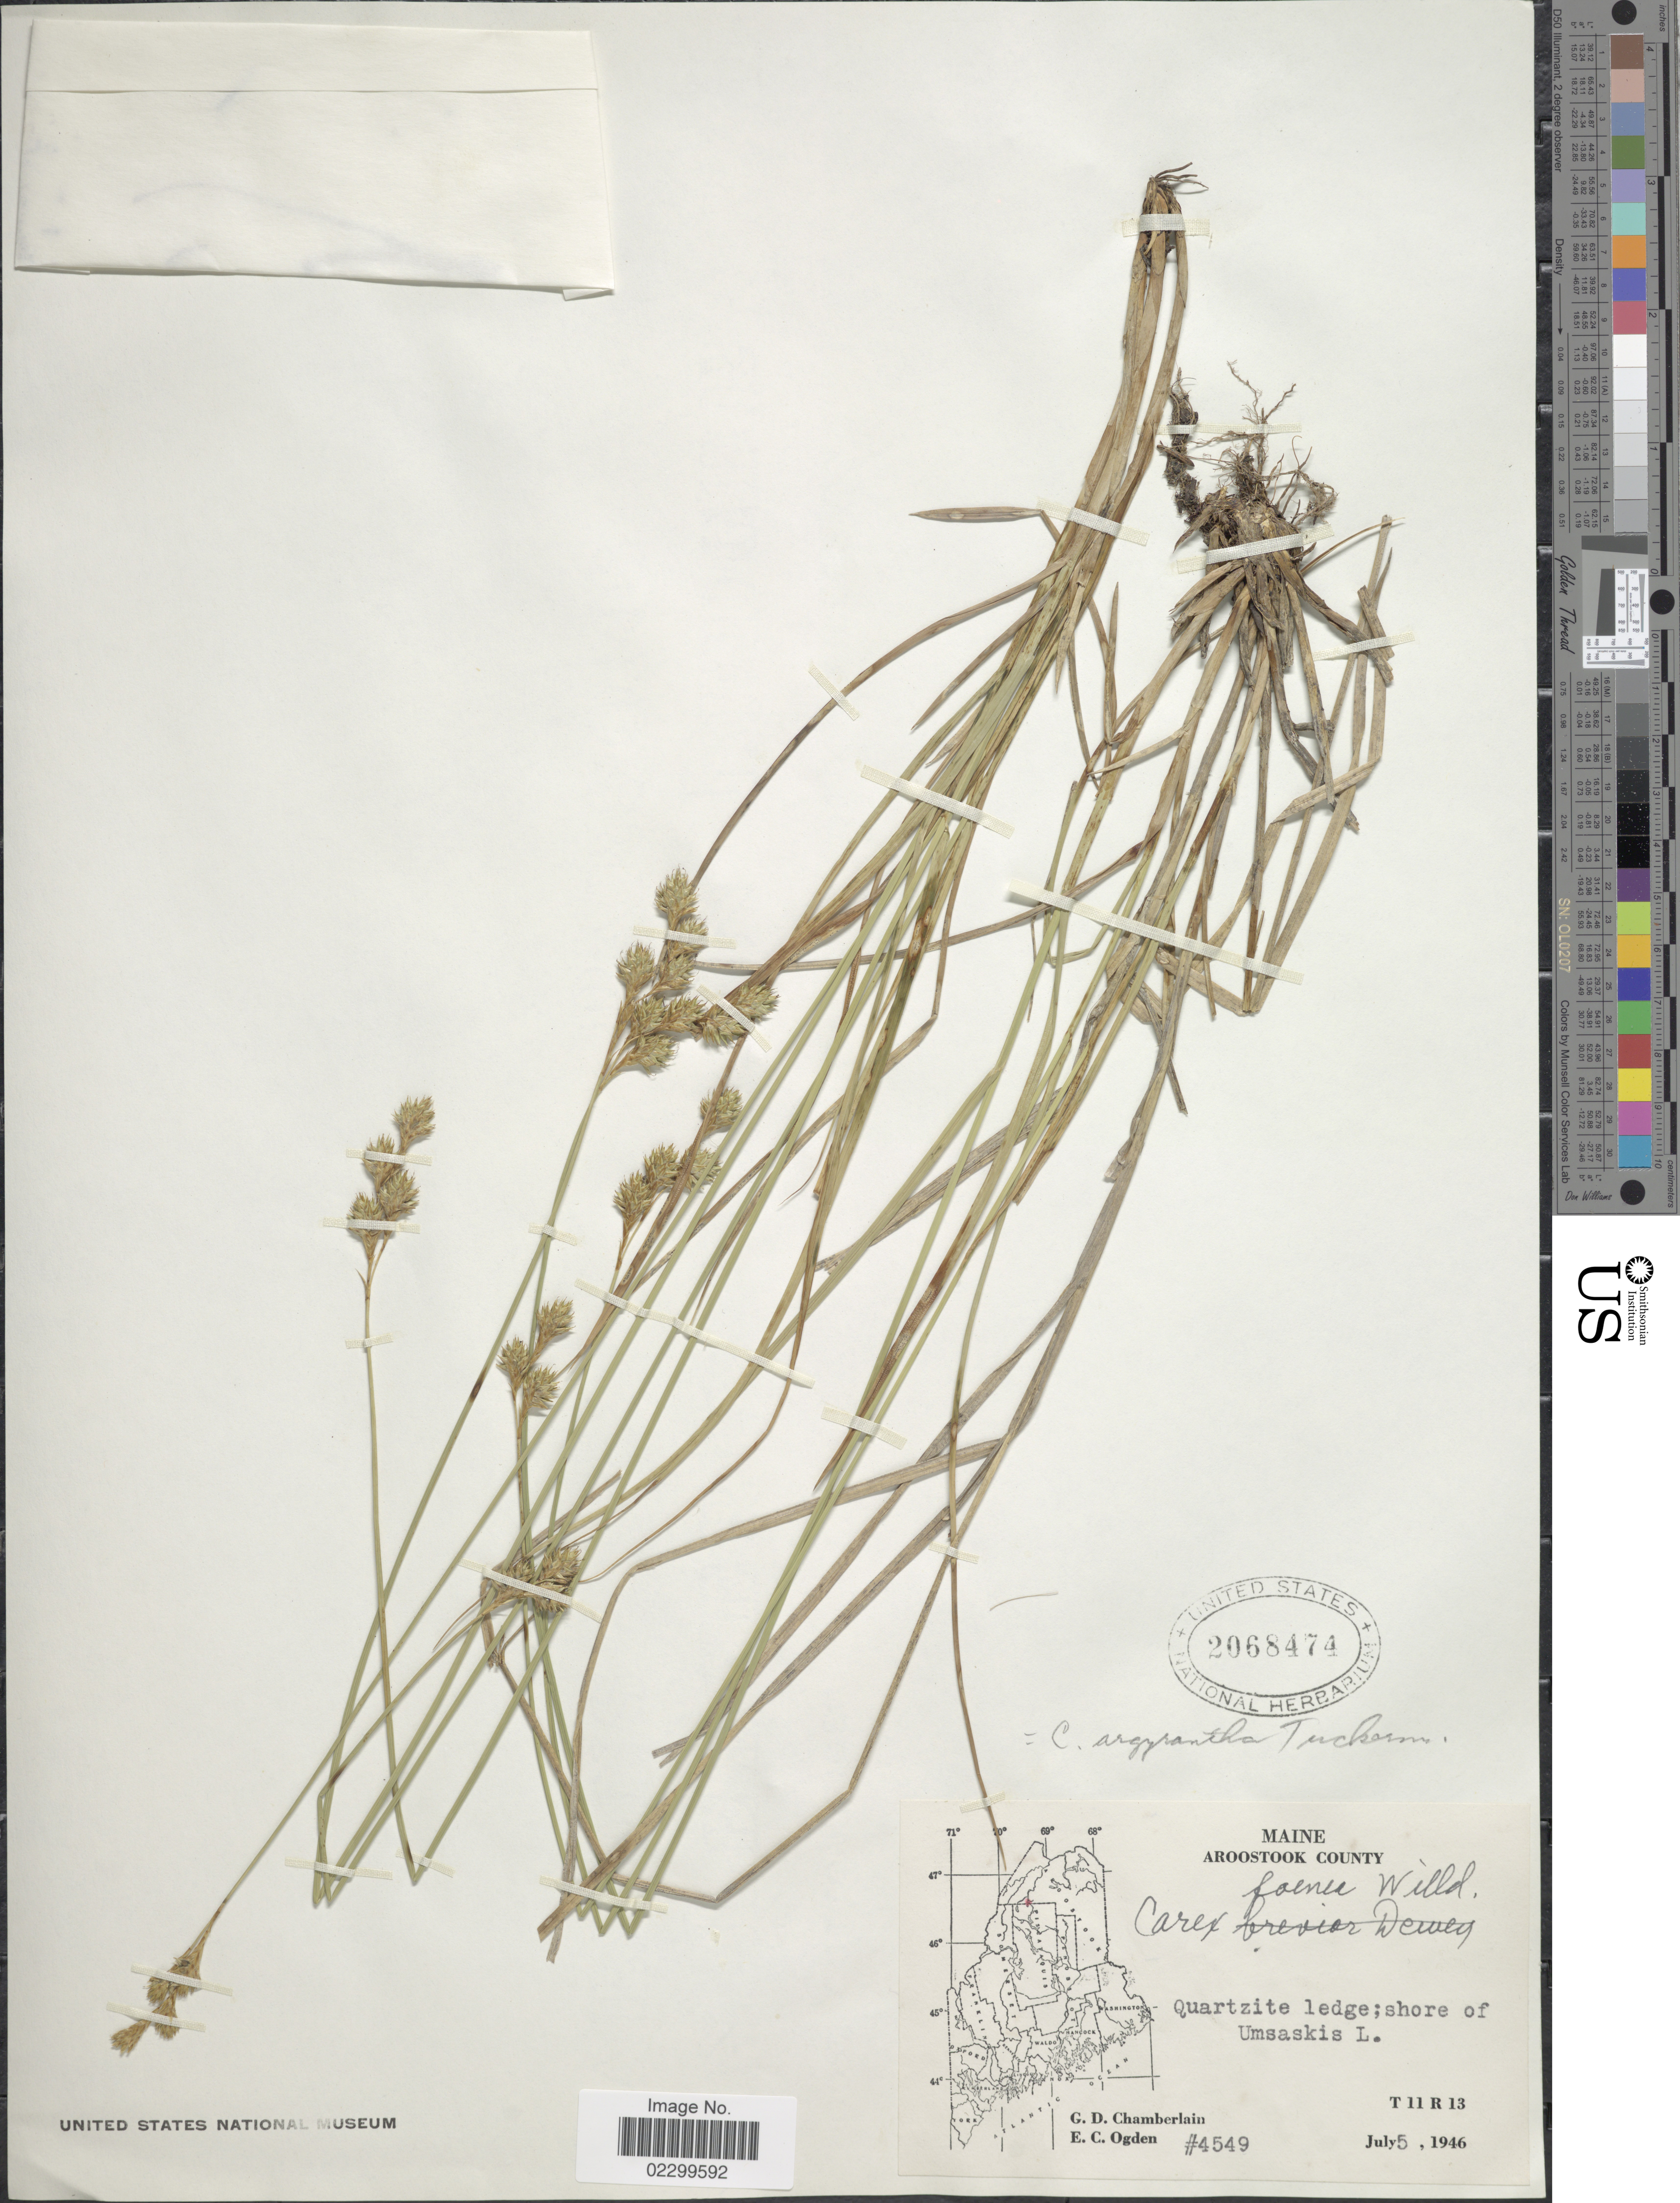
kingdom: Plantae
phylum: Tracheophyta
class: Liliopsida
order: Poales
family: Cyperaceae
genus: Carex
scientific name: Carex foenea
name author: Willd.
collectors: G. D. Chamberlain & E. Ogden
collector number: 4549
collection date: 1946-07-05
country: United States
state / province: Maine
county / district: Aroostook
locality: shore of Umsaskis L., T 11 R 13.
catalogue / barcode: US 2068474